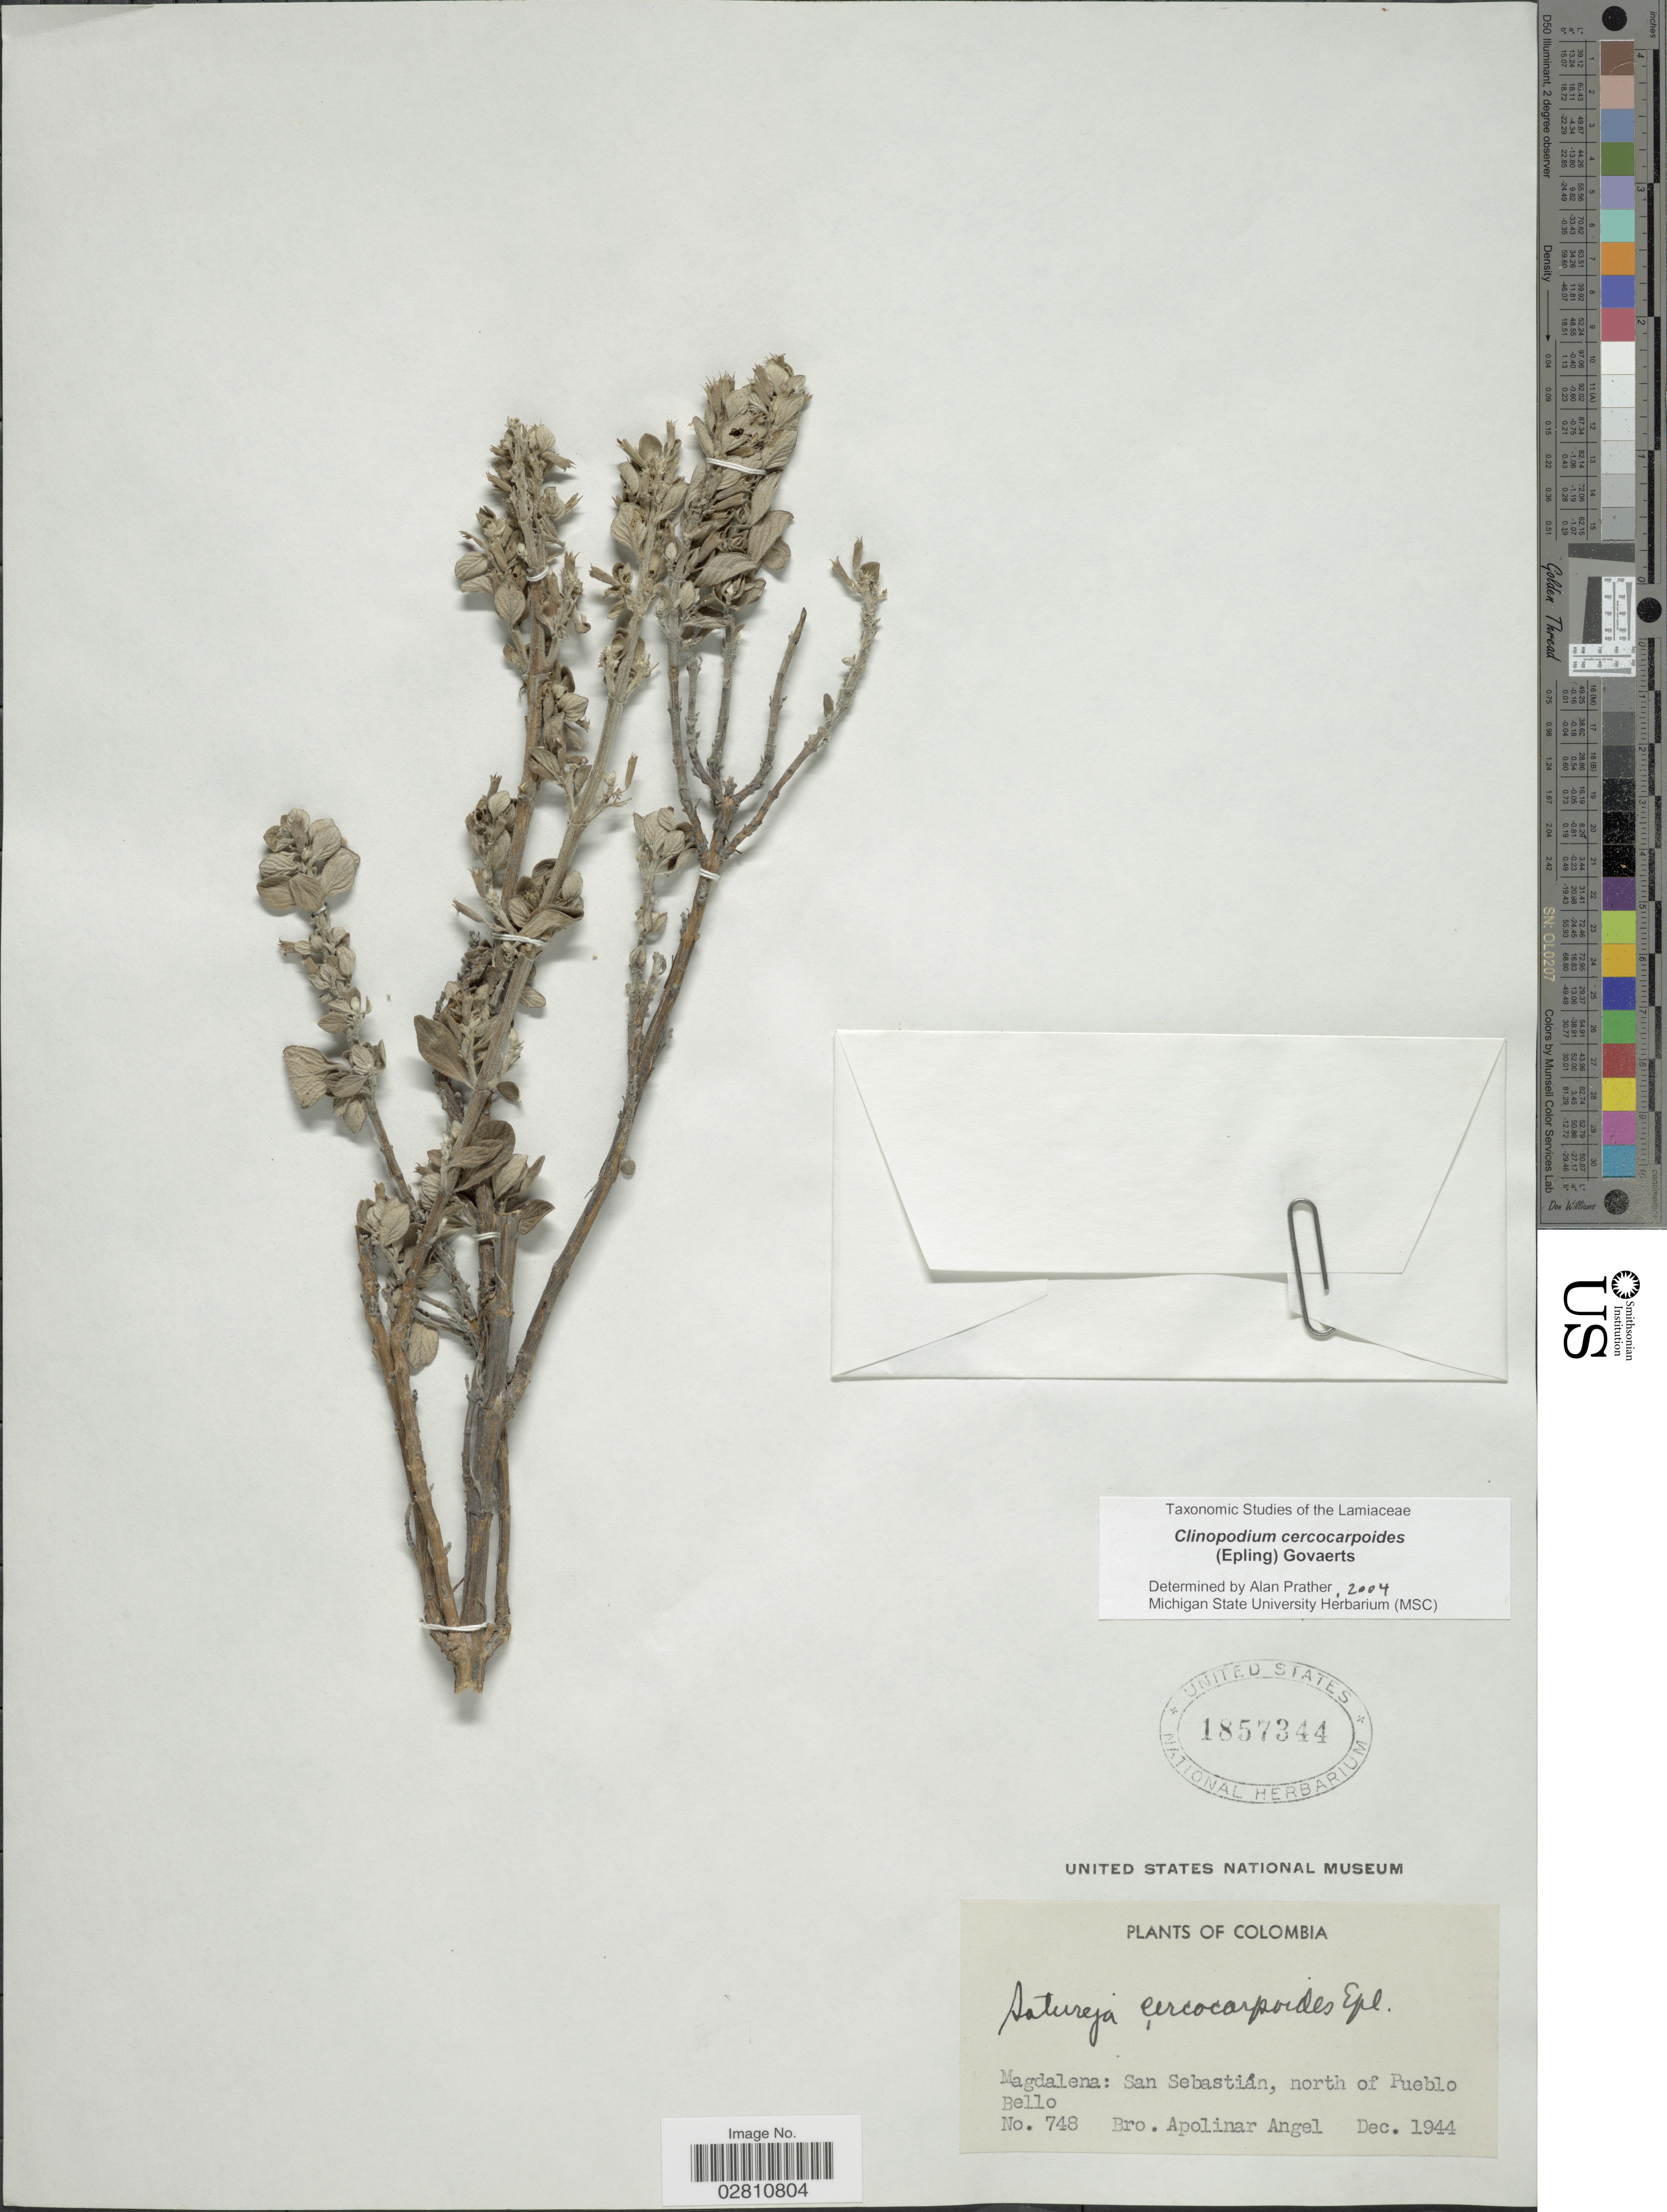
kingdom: Plantae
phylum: Tracheophyta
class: Magnoliopsida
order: Lamiales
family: Lamiaceae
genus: Clinopodium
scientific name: Clinopodium cercocarpoides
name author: (Epling) Govaerts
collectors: Bro. Apolinar A.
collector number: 748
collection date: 1944-12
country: Colombia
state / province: Magdalena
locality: San Sebastián, north of Pueblo Bello.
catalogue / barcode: US 1857344